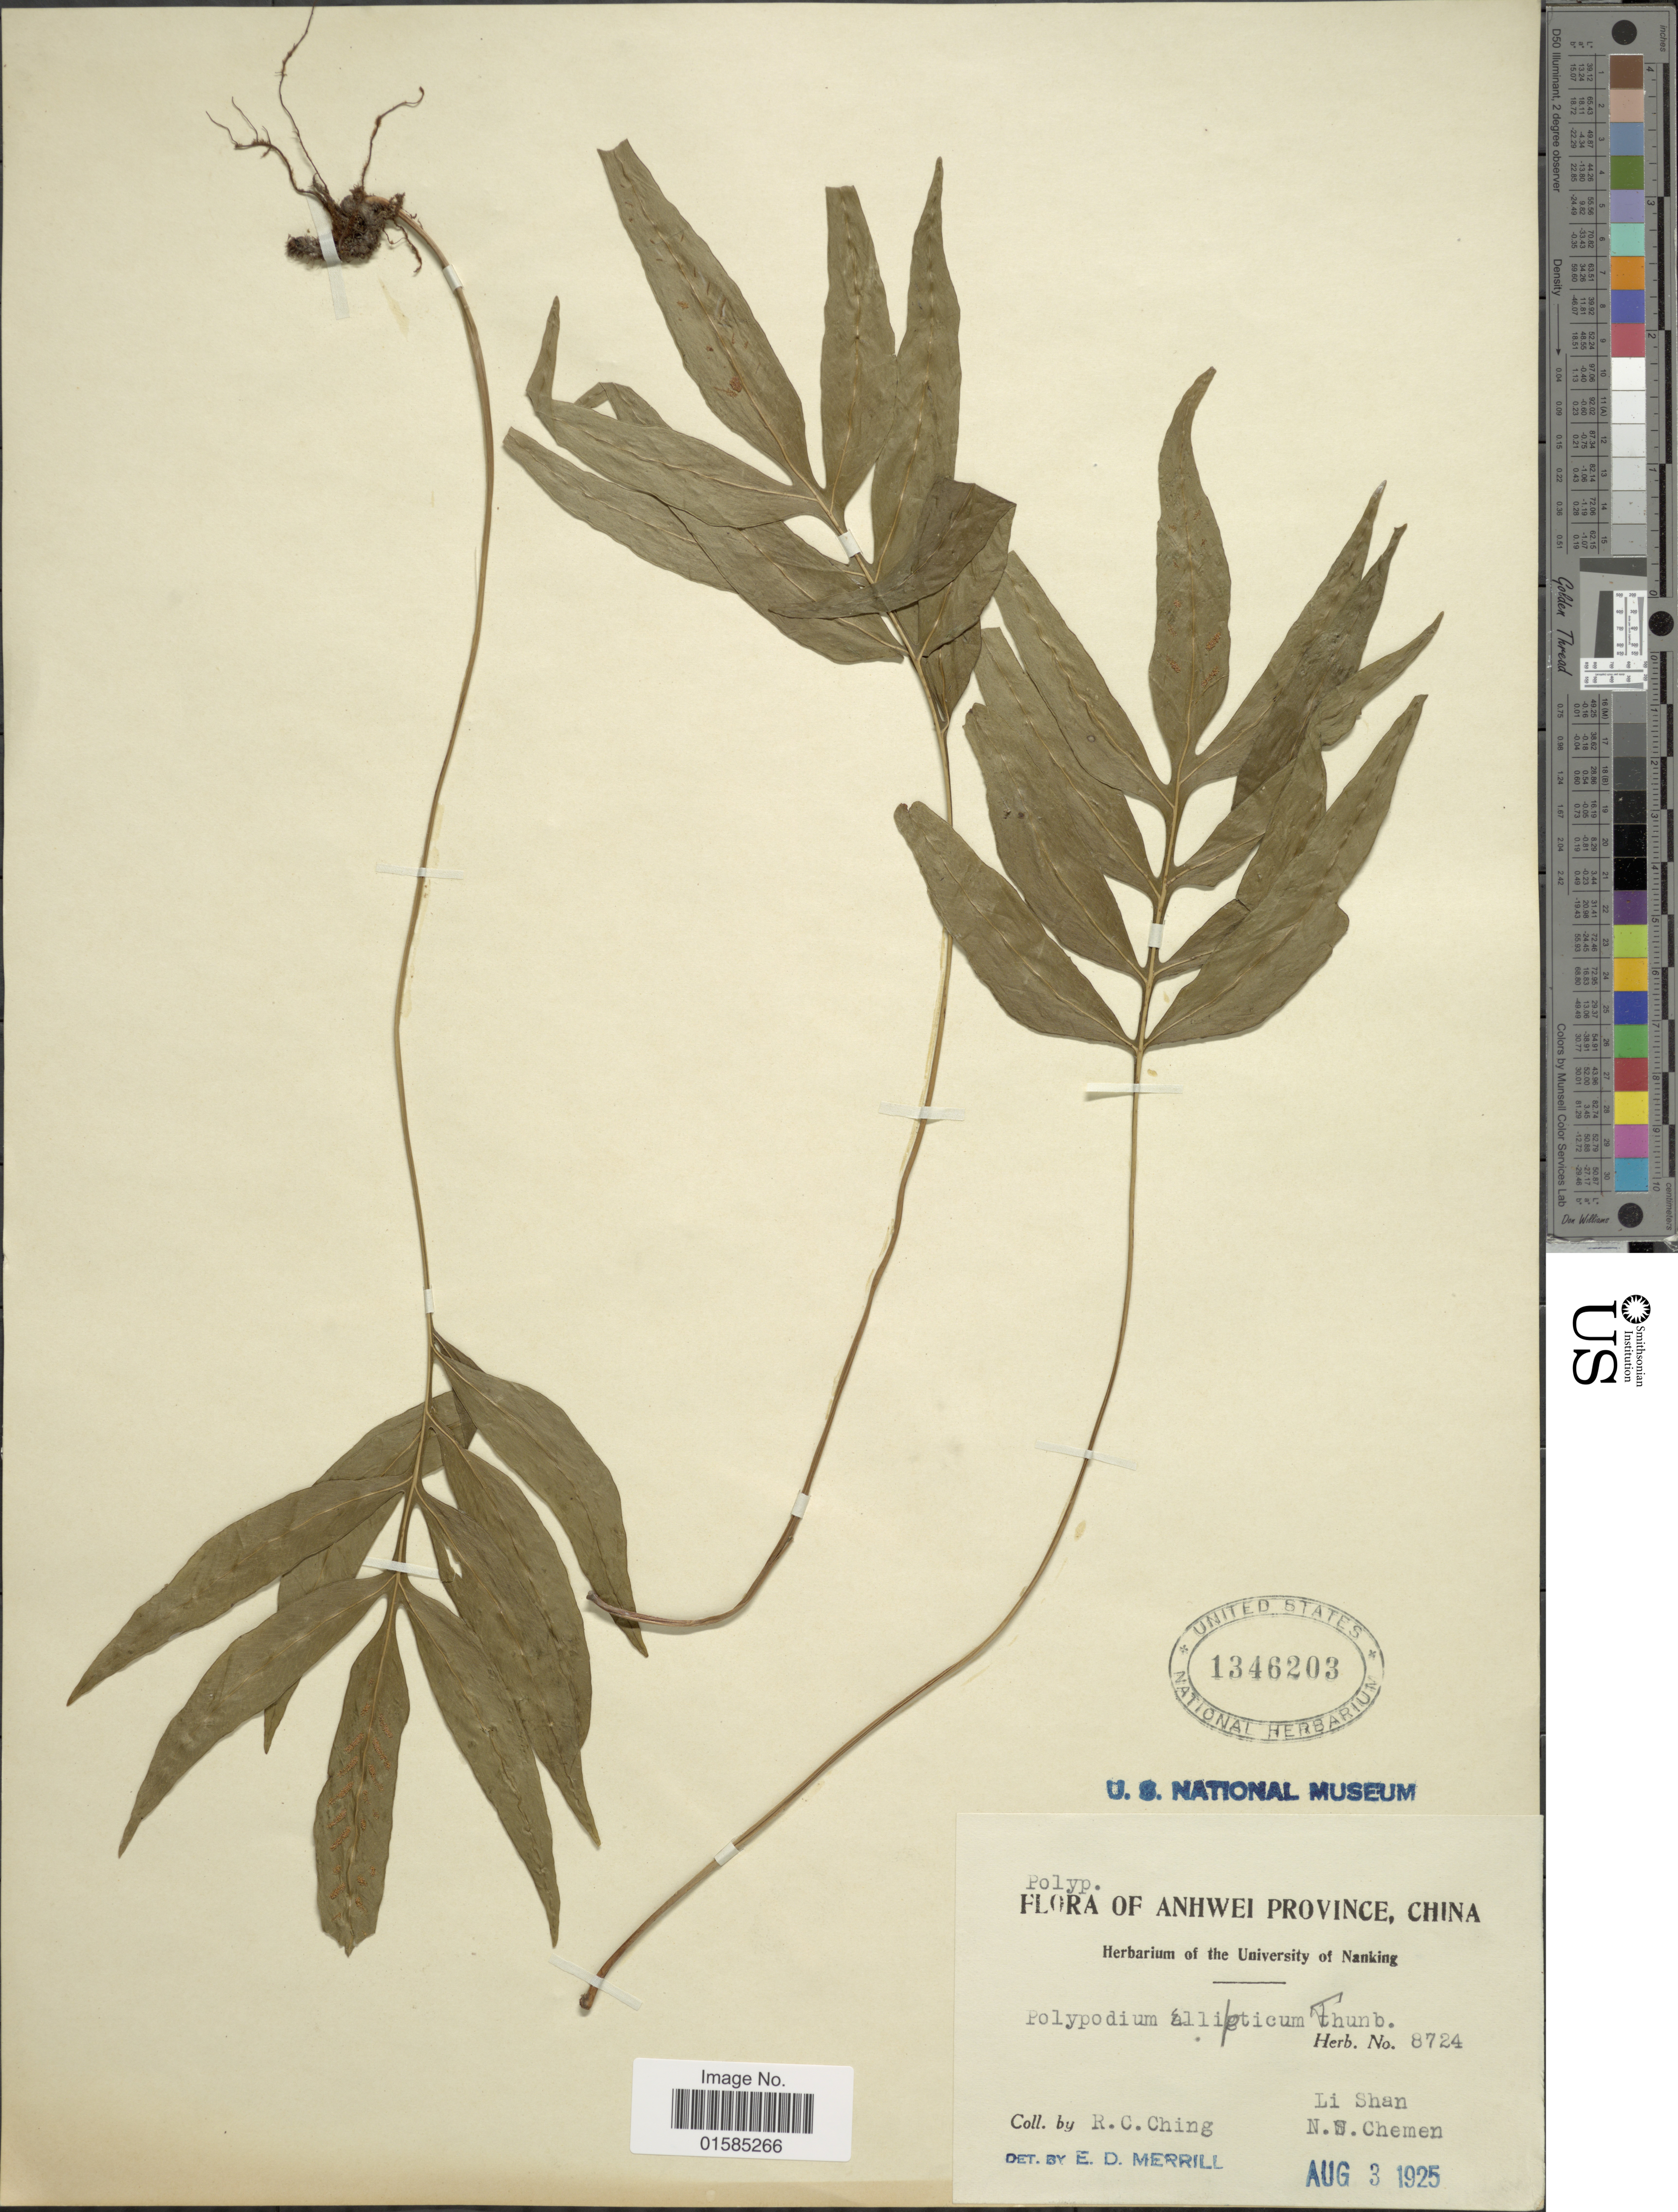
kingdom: Plantae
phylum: Tracheophyta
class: Polypodiopsida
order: Polypodiales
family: Polypodiaceae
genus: Leptochilus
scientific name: Leptochilus ellipticus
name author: (Thunb.) Noot.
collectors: R. C. Ching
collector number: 8724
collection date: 1925-08-03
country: China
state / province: Anhui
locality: Anhwei Province, China, Li Shan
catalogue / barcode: US 1346203